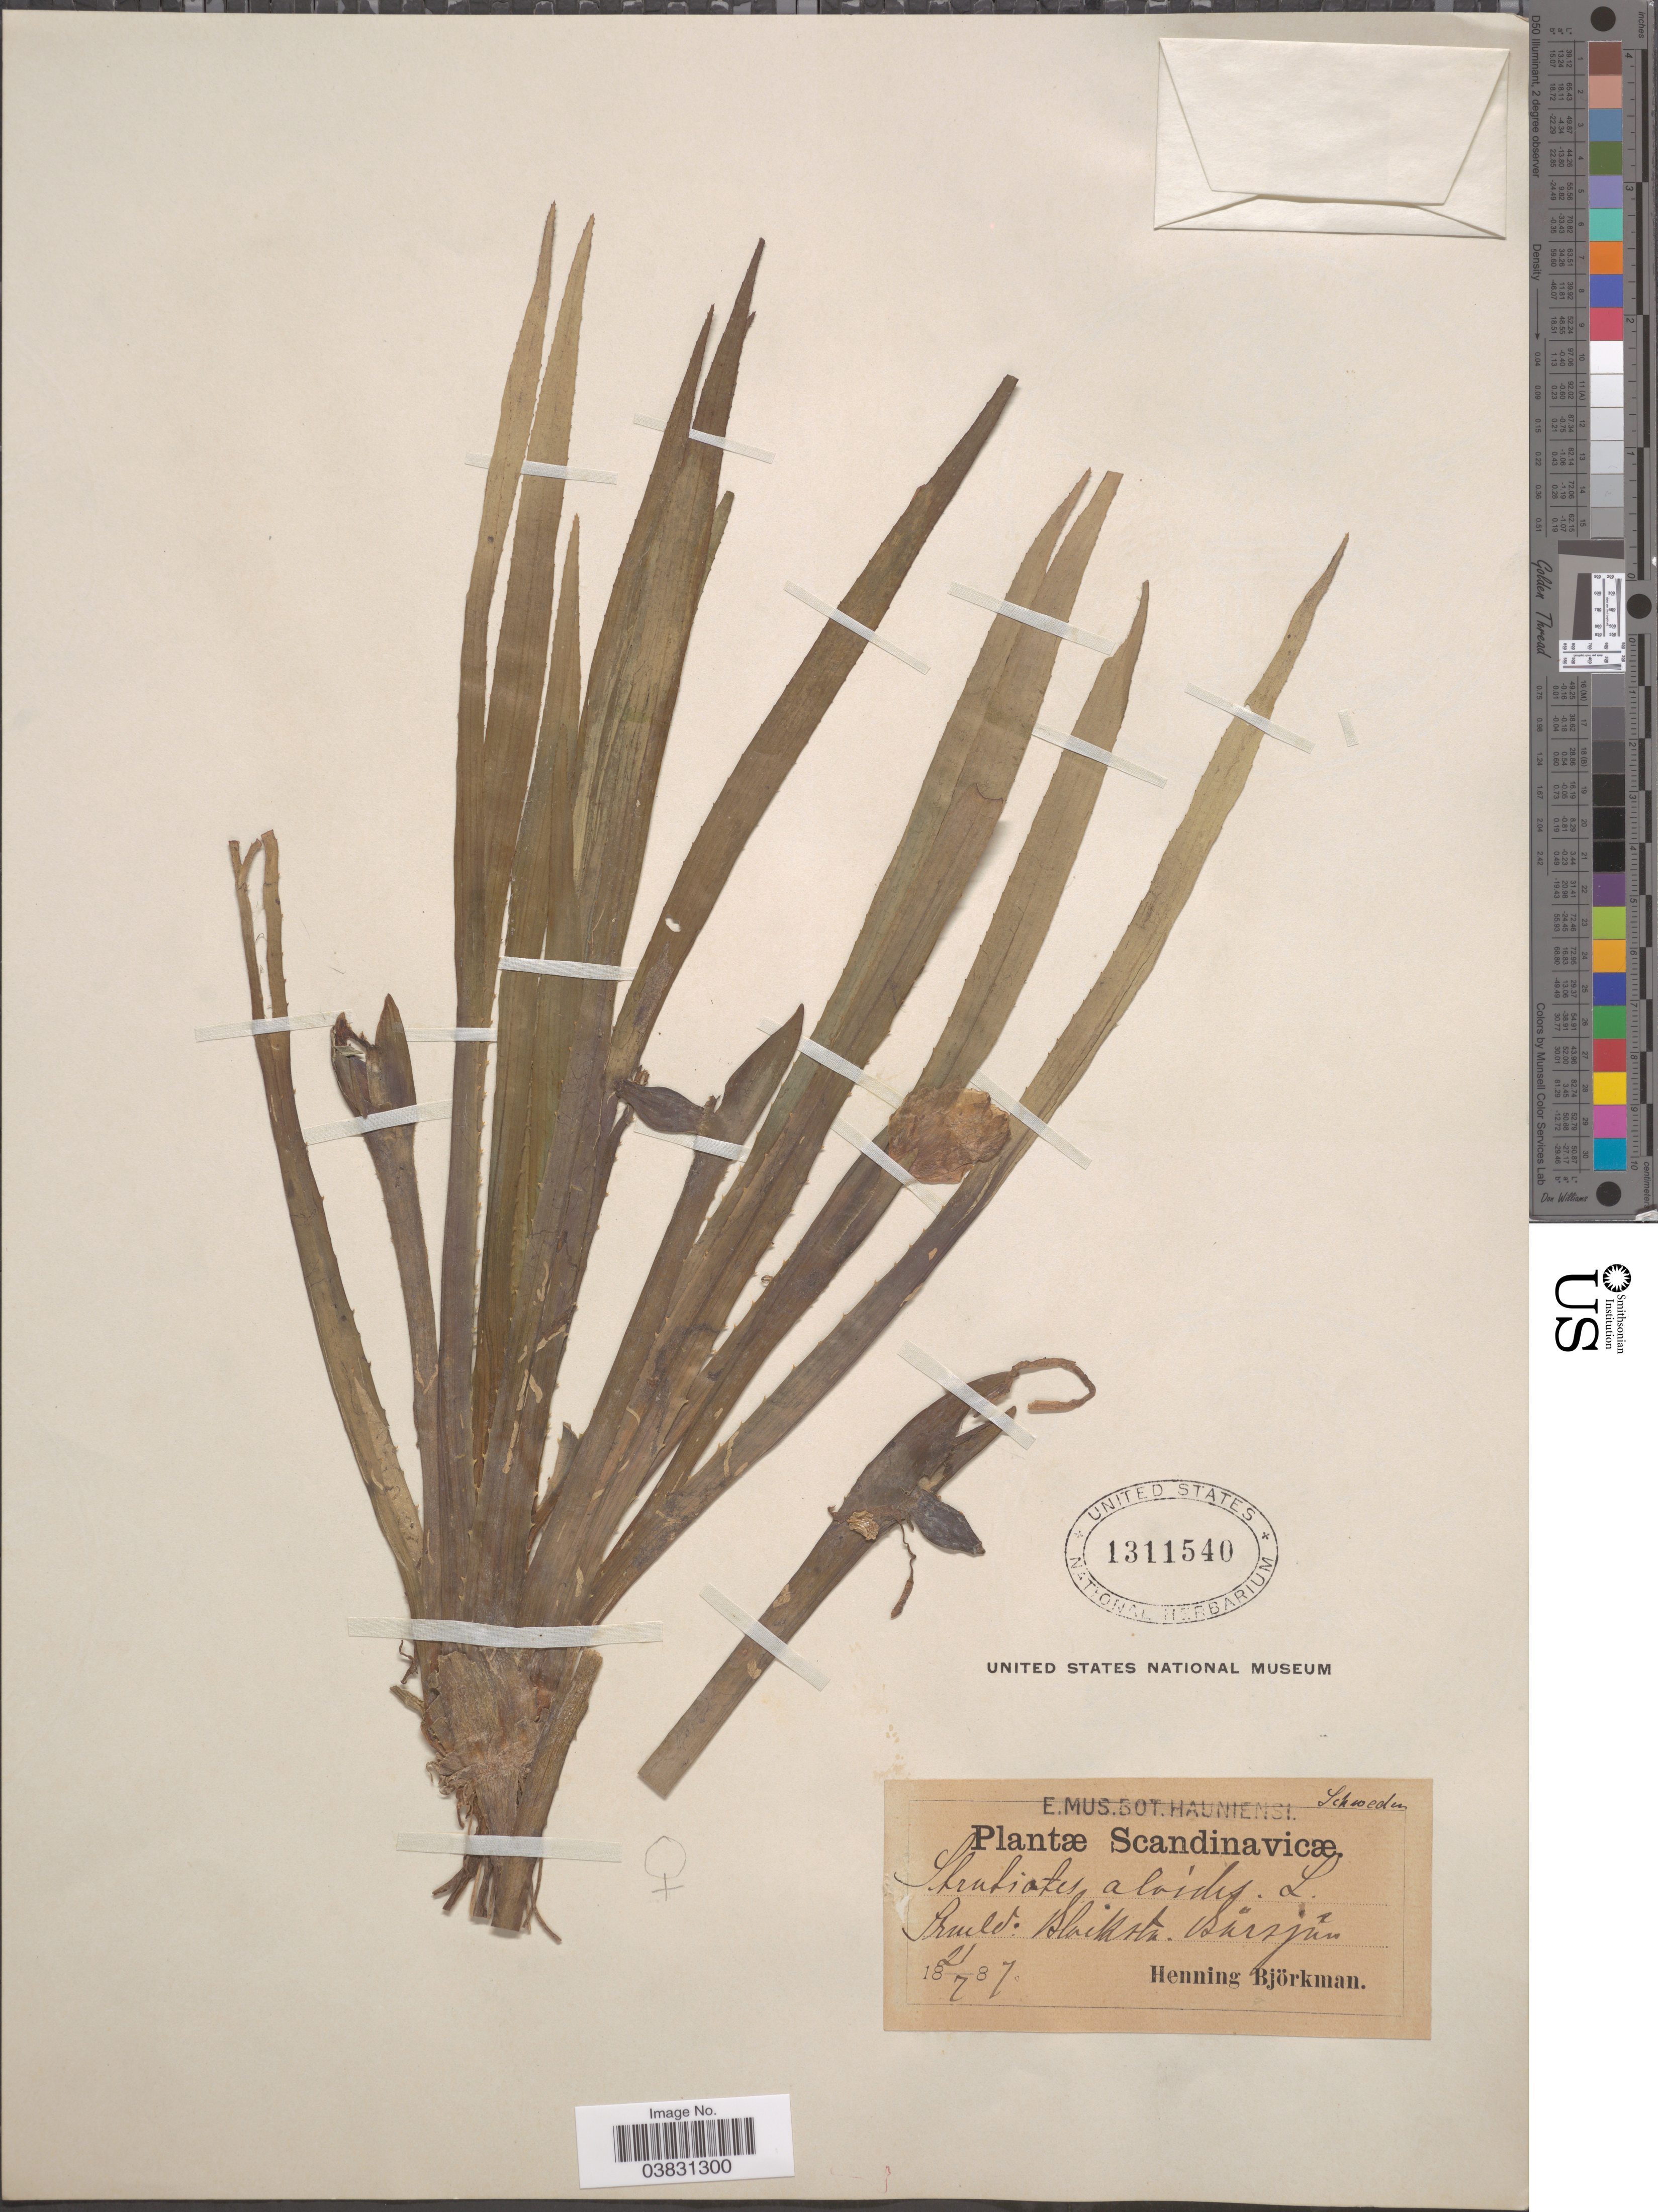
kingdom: Plantae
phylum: Tracheophyta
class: Liliopsida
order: Alismatales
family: Hydrocharitaceae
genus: Stratiotes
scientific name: Stratiotes aloides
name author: L.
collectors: H. Björkman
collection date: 1887-07-21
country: Sweden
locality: Srmld: Blacksta. Barsjon [interpreted].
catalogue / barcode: US 1311540